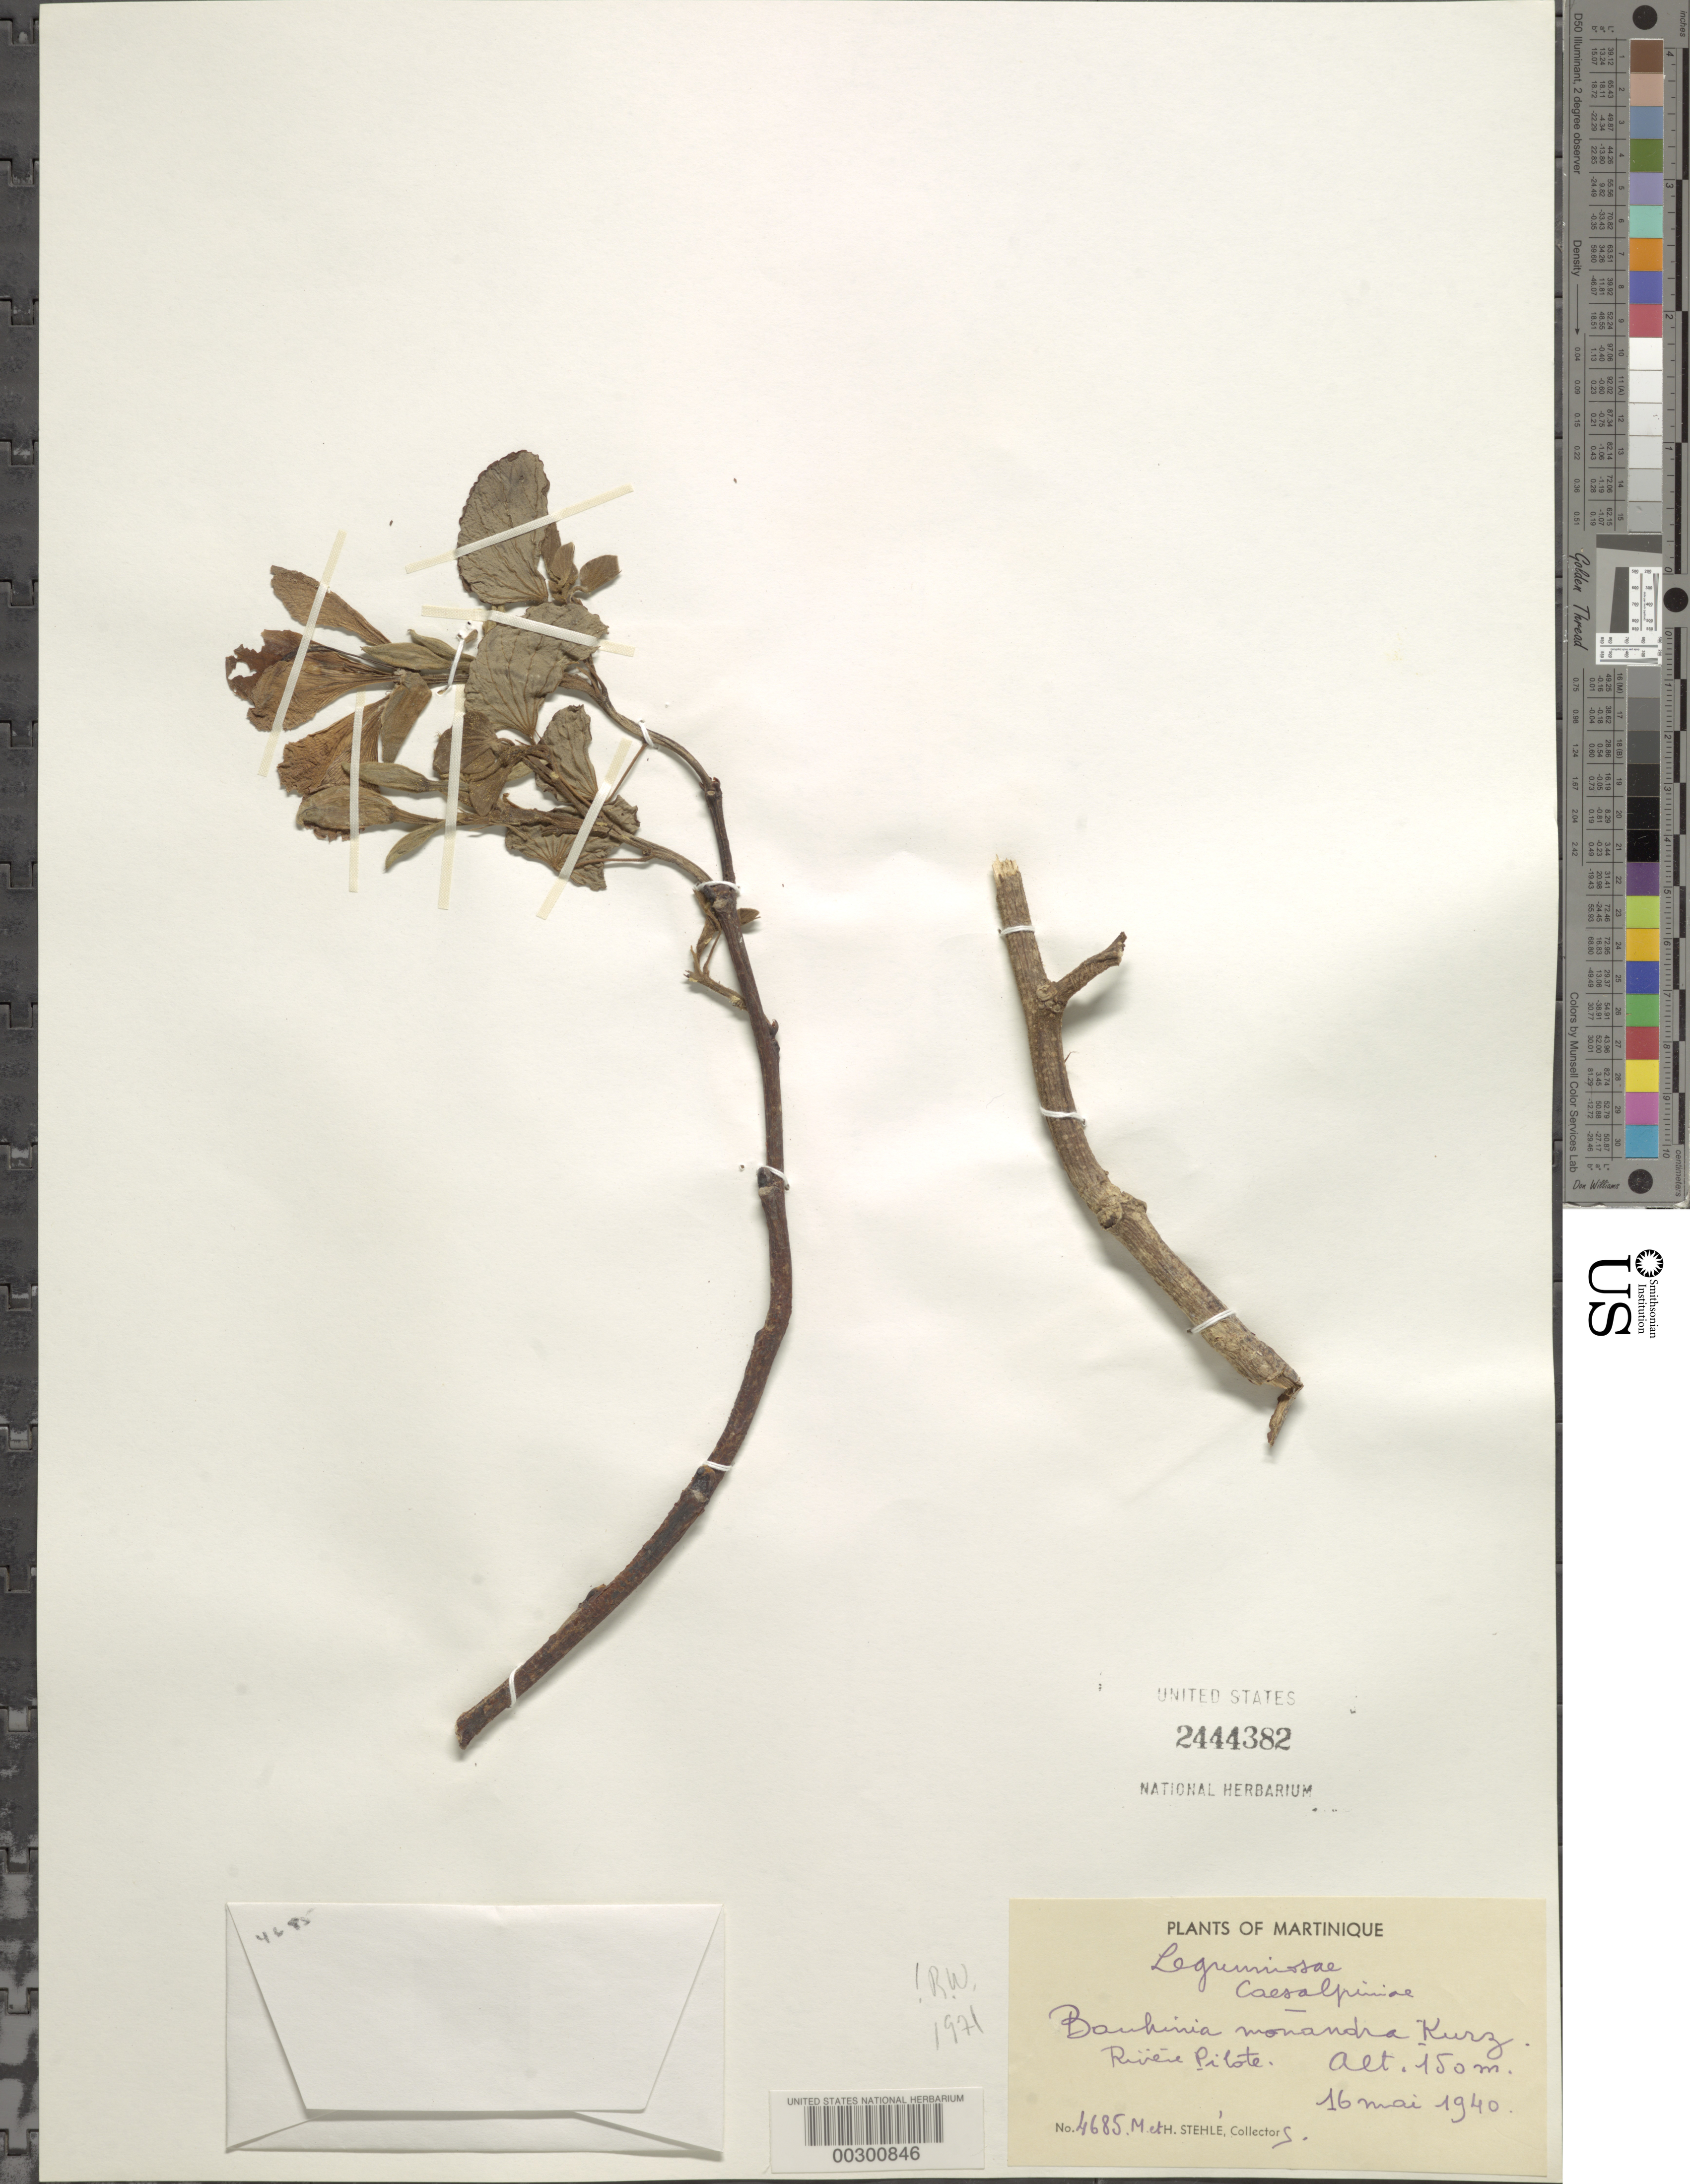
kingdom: Plantae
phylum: Tracheophyta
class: Magnoliopsida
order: Fabales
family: Fabaceae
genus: Bauhinia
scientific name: Bauhinia monandra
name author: Kurz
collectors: H. Stehlé & M. Stehlé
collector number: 4685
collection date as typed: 16 May 1940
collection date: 1940-05-16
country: Martinique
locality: Riviere pilote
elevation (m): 150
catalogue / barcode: US 2444382